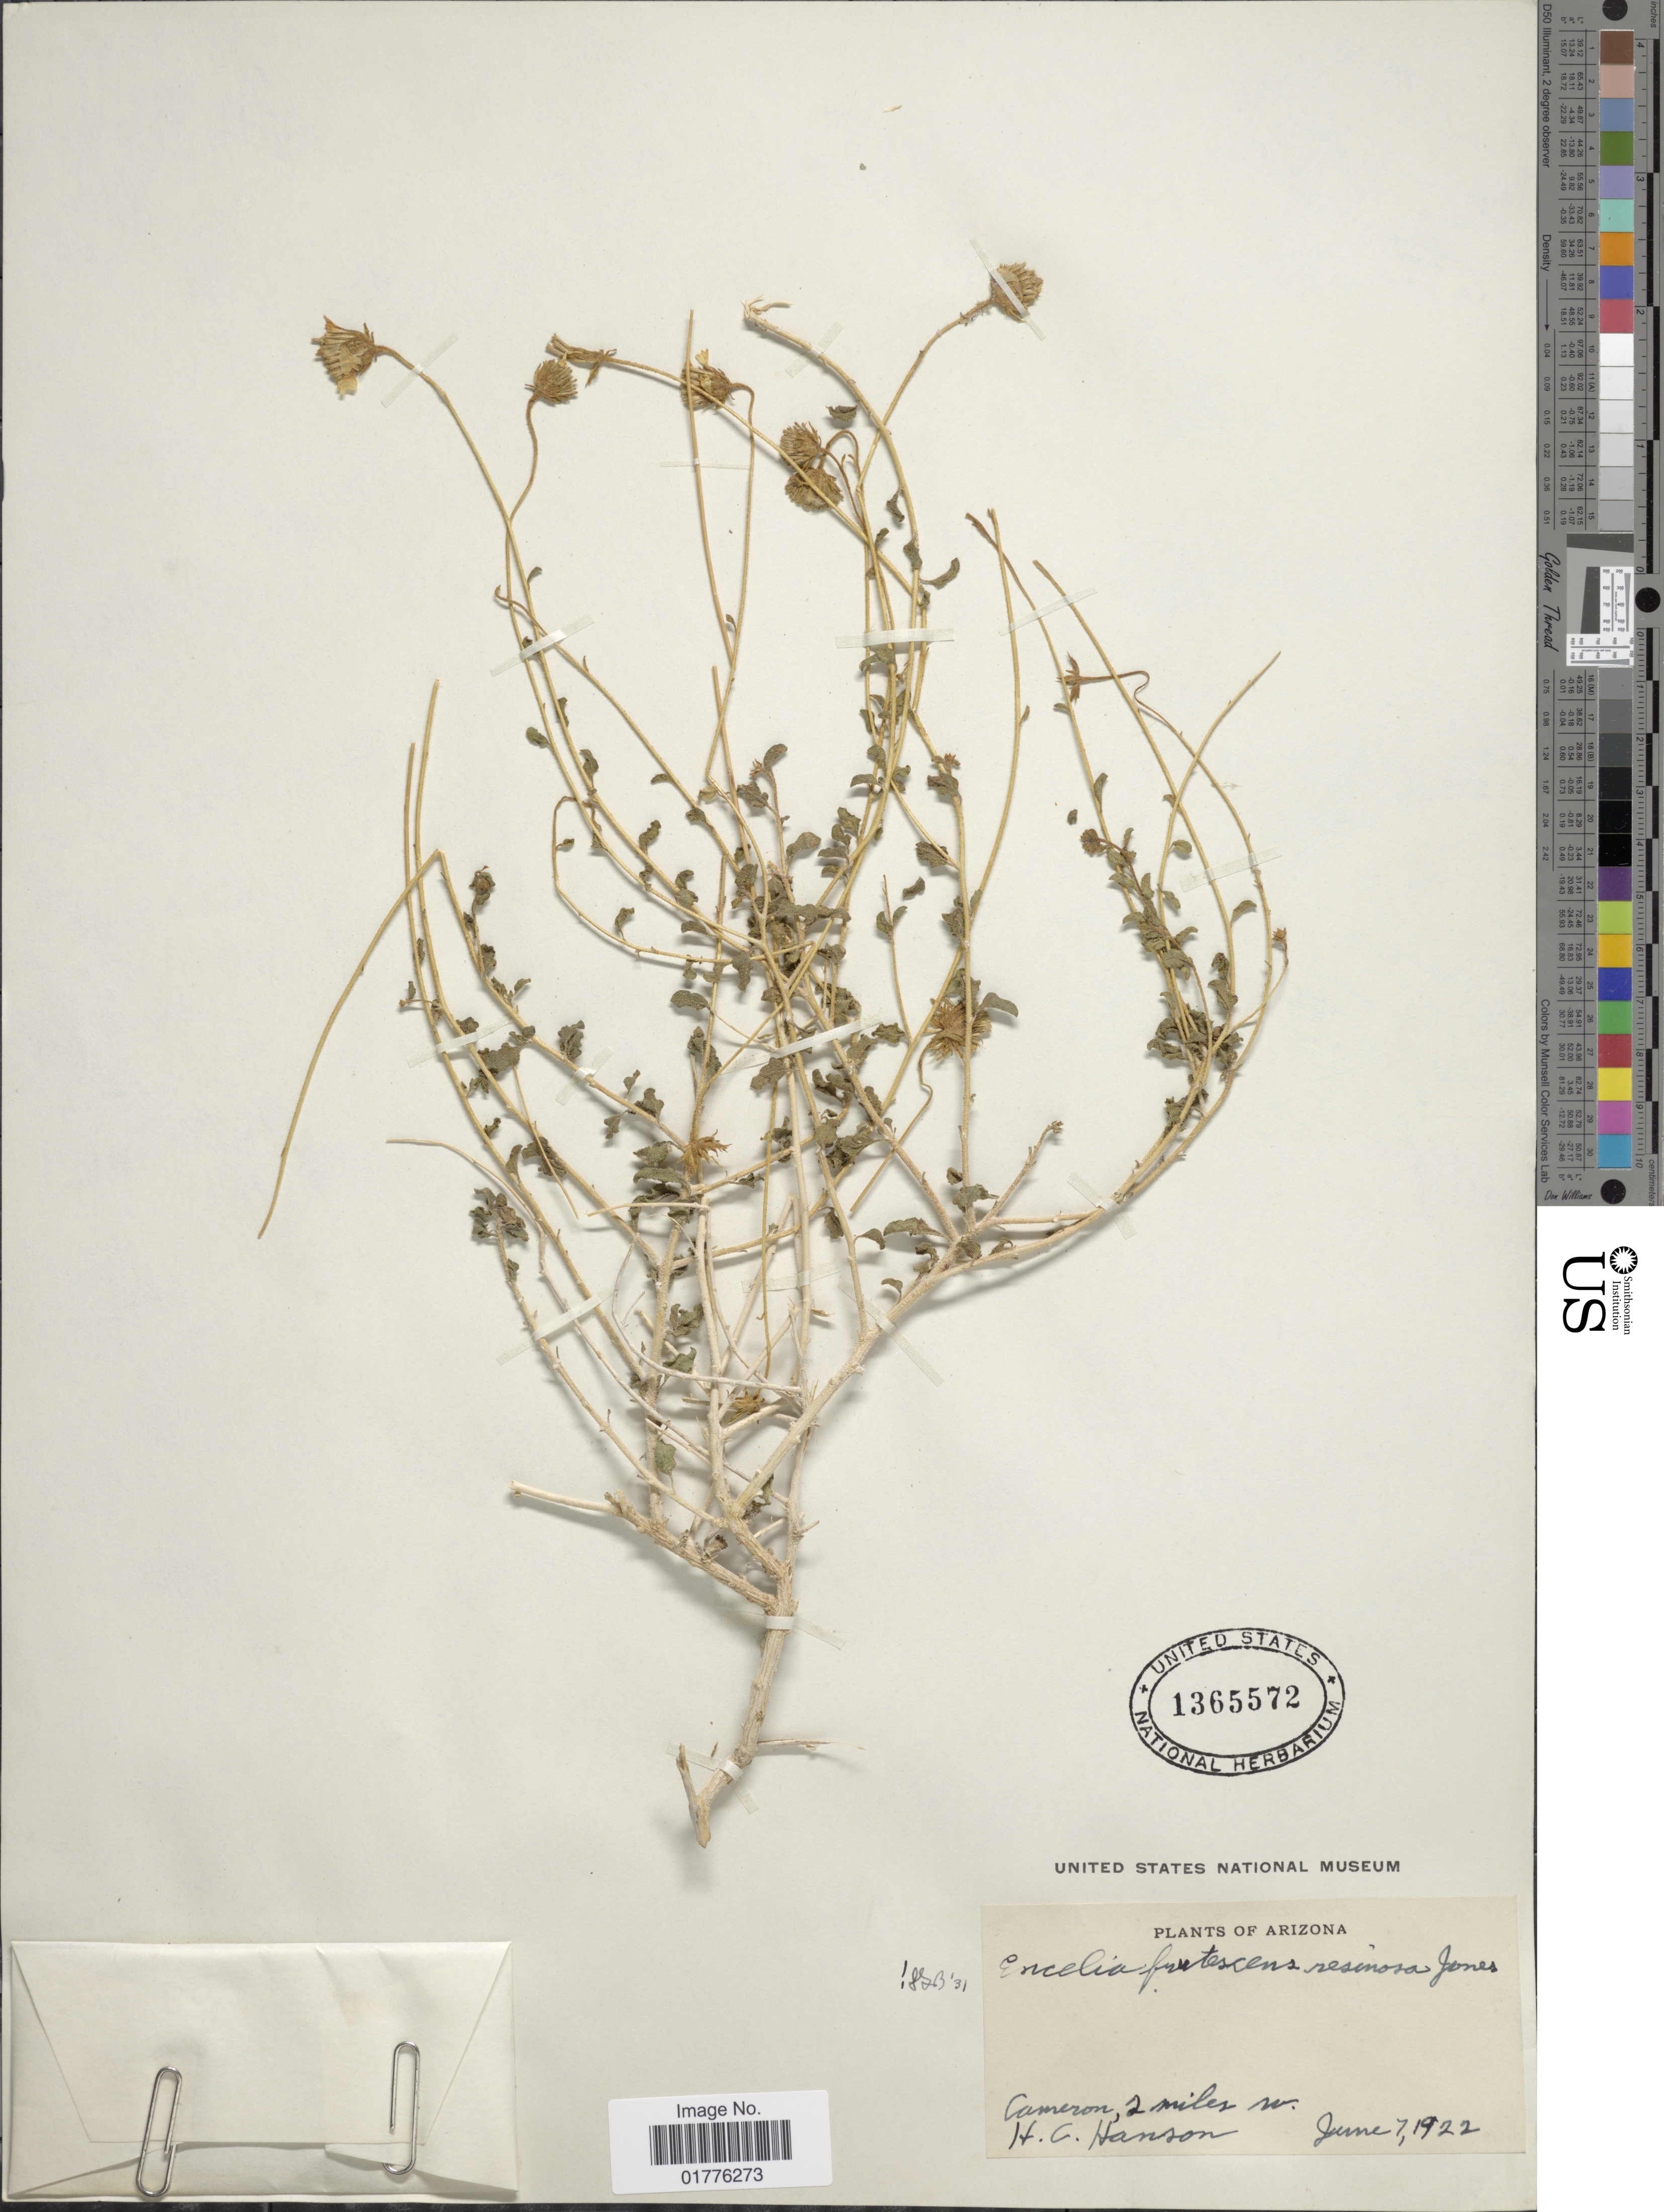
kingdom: Plantae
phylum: Tracheophyta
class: Magnoliopsida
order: Asterales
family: Asteraceae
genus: Encelia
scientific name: Encelia frutescens var. resinosa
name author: M.E. Jones ex S.F. Blake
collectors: H. Hanson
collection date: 1922-06-07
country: United States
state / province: Arizona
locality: Cameron, 2 miles W.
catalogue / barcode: US 1365572